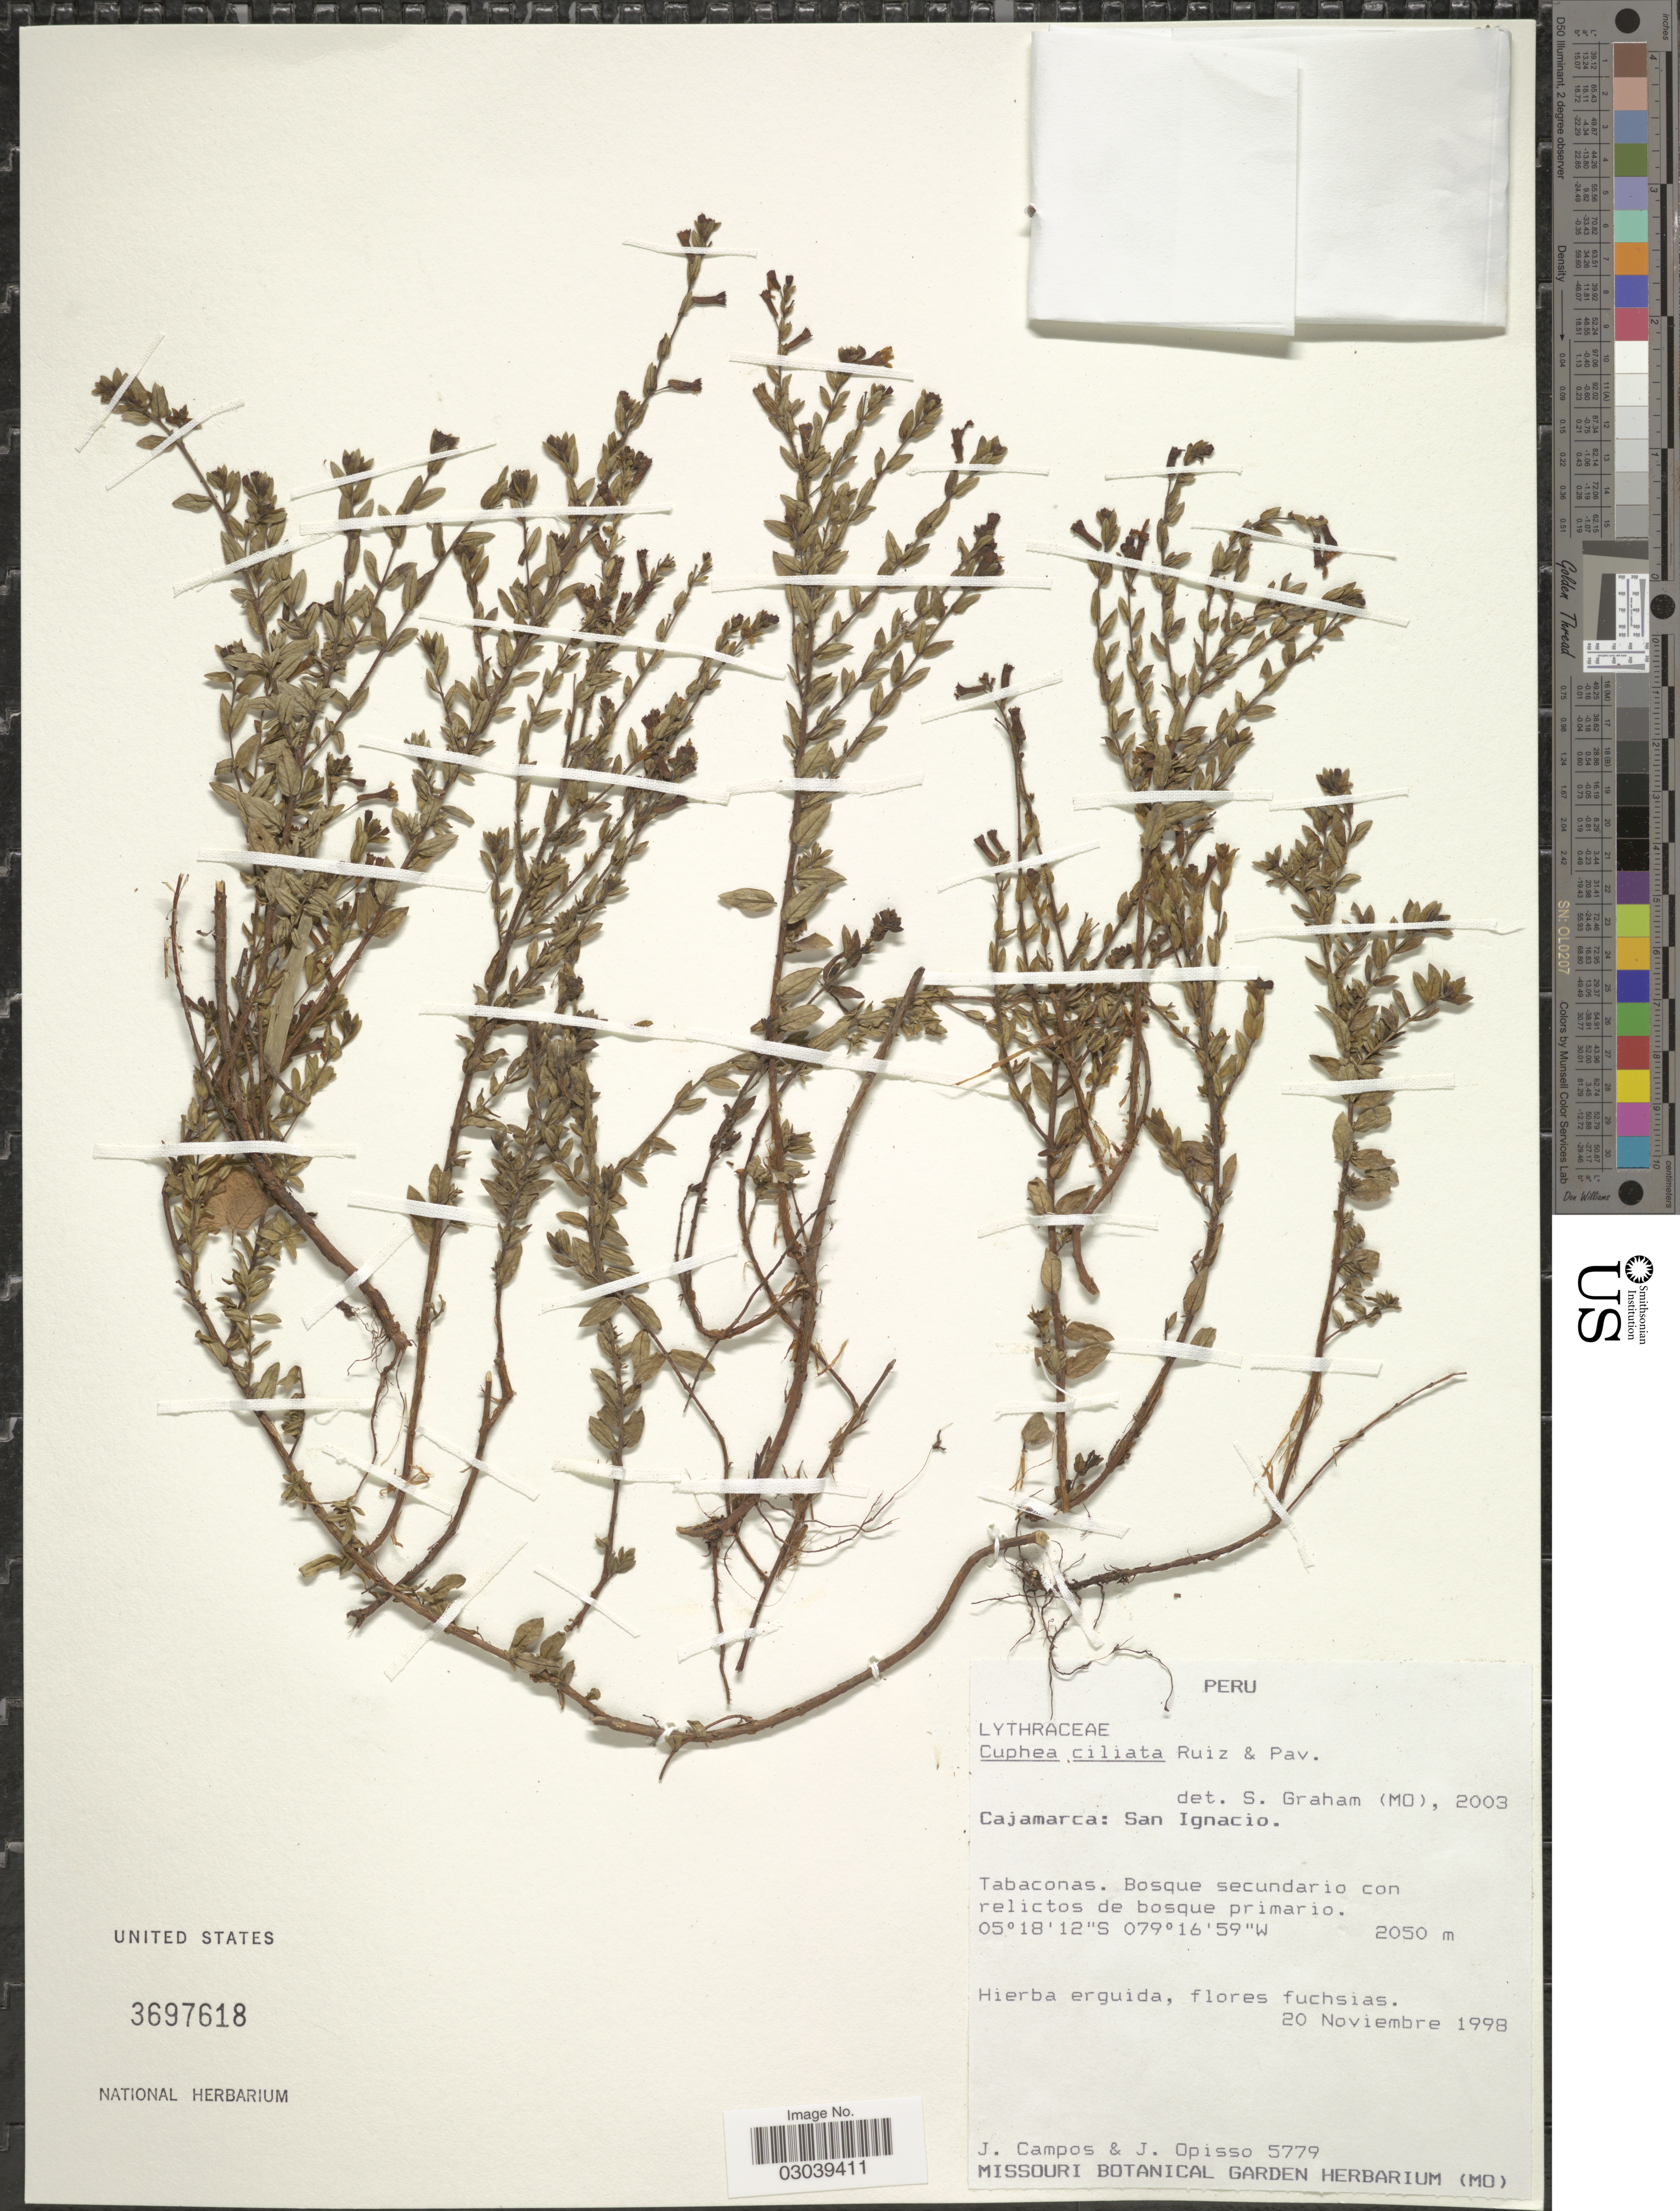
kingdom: Plantae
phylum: Tracheophyta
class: Magnoliopsida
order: Myrtales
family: Lythraceae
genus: Cuphea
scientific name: Cuphea ciliata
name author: Ruiz & Pav.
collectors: J. Campos & J. Opisso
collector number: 5779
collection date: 1998-11-20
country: Peru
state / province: Cajamarca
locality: San Ignacio. Tabaconas.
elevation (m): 2050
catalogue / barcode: US 3697618